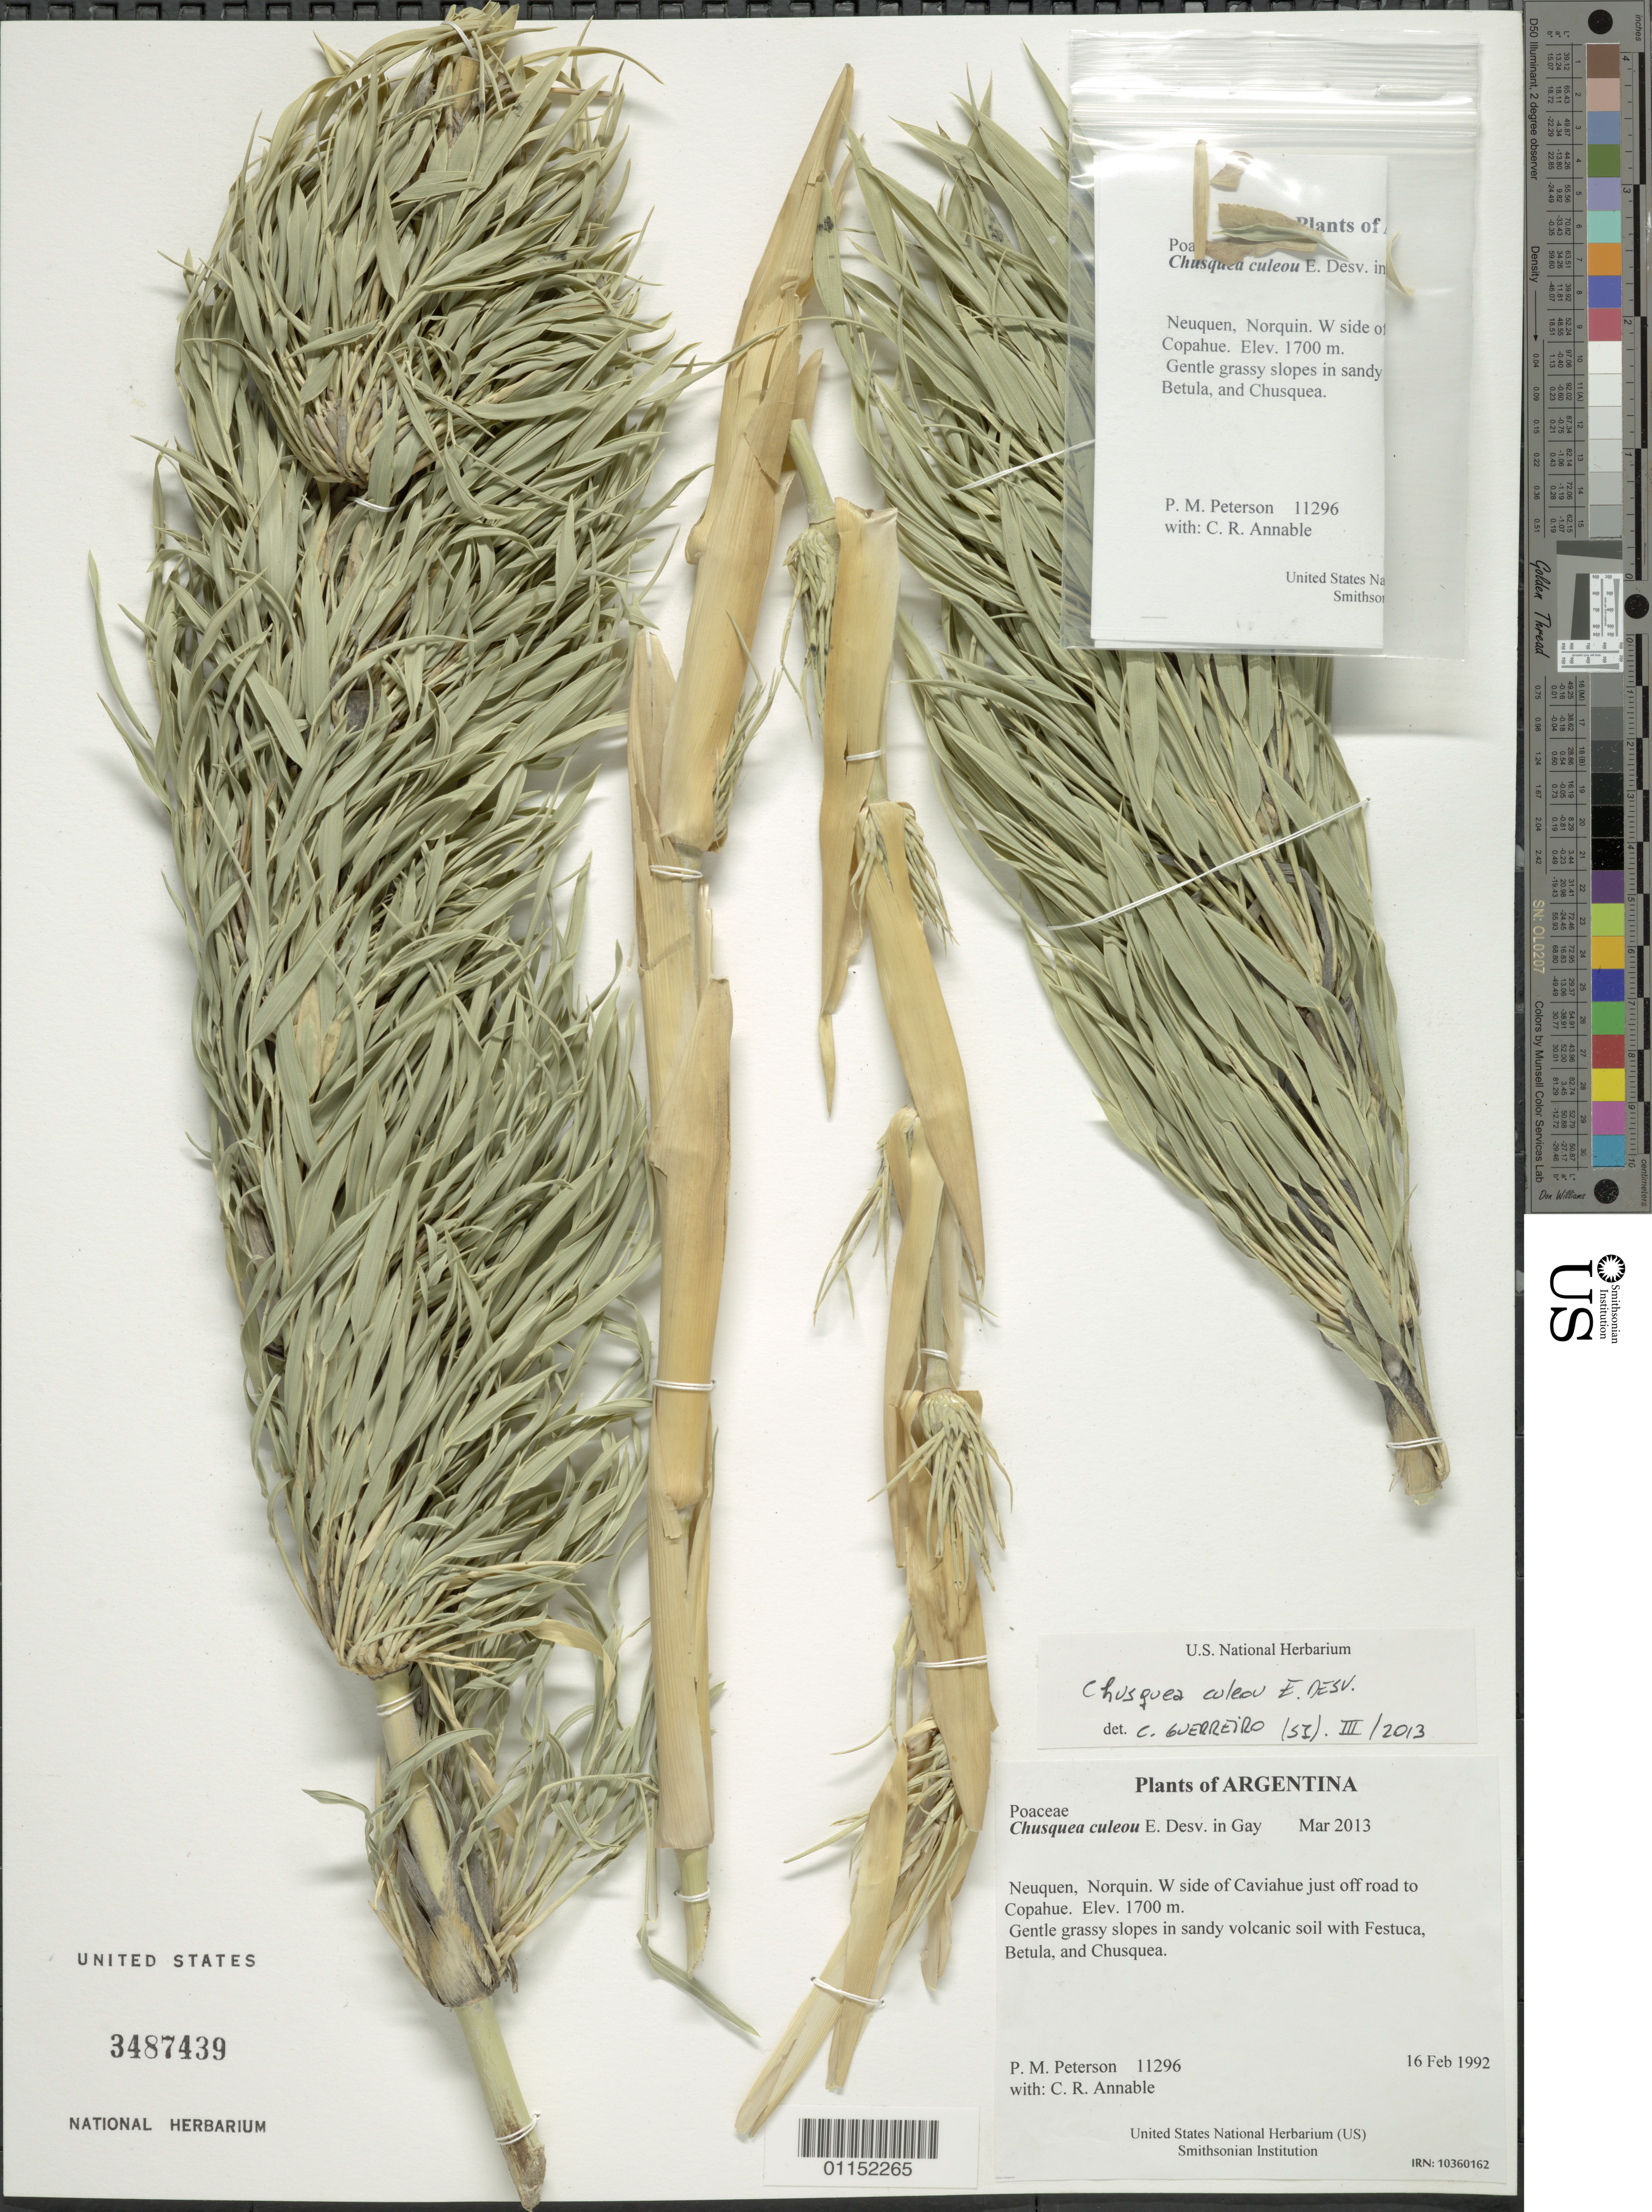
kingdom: Plantae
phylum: Tracheophyta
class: Liliopsida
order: Poales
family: Poaceae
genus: Chusquea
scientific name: Chusquea andina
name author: Phil.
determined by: Guerreiro, C.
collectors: P. M. Peterson & C. R. Annable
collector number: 11296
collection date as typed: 16 Feb 1992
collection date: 1992-02-16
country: Argentina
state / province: Neuquen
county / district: Norquin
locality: W side of Caviahue just off road to Copahue.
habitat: Gentle grassy slopes in sandy volcanic soil with Festuca, Betula, and Chusquea.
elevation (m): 1700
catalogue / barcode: US 3487439